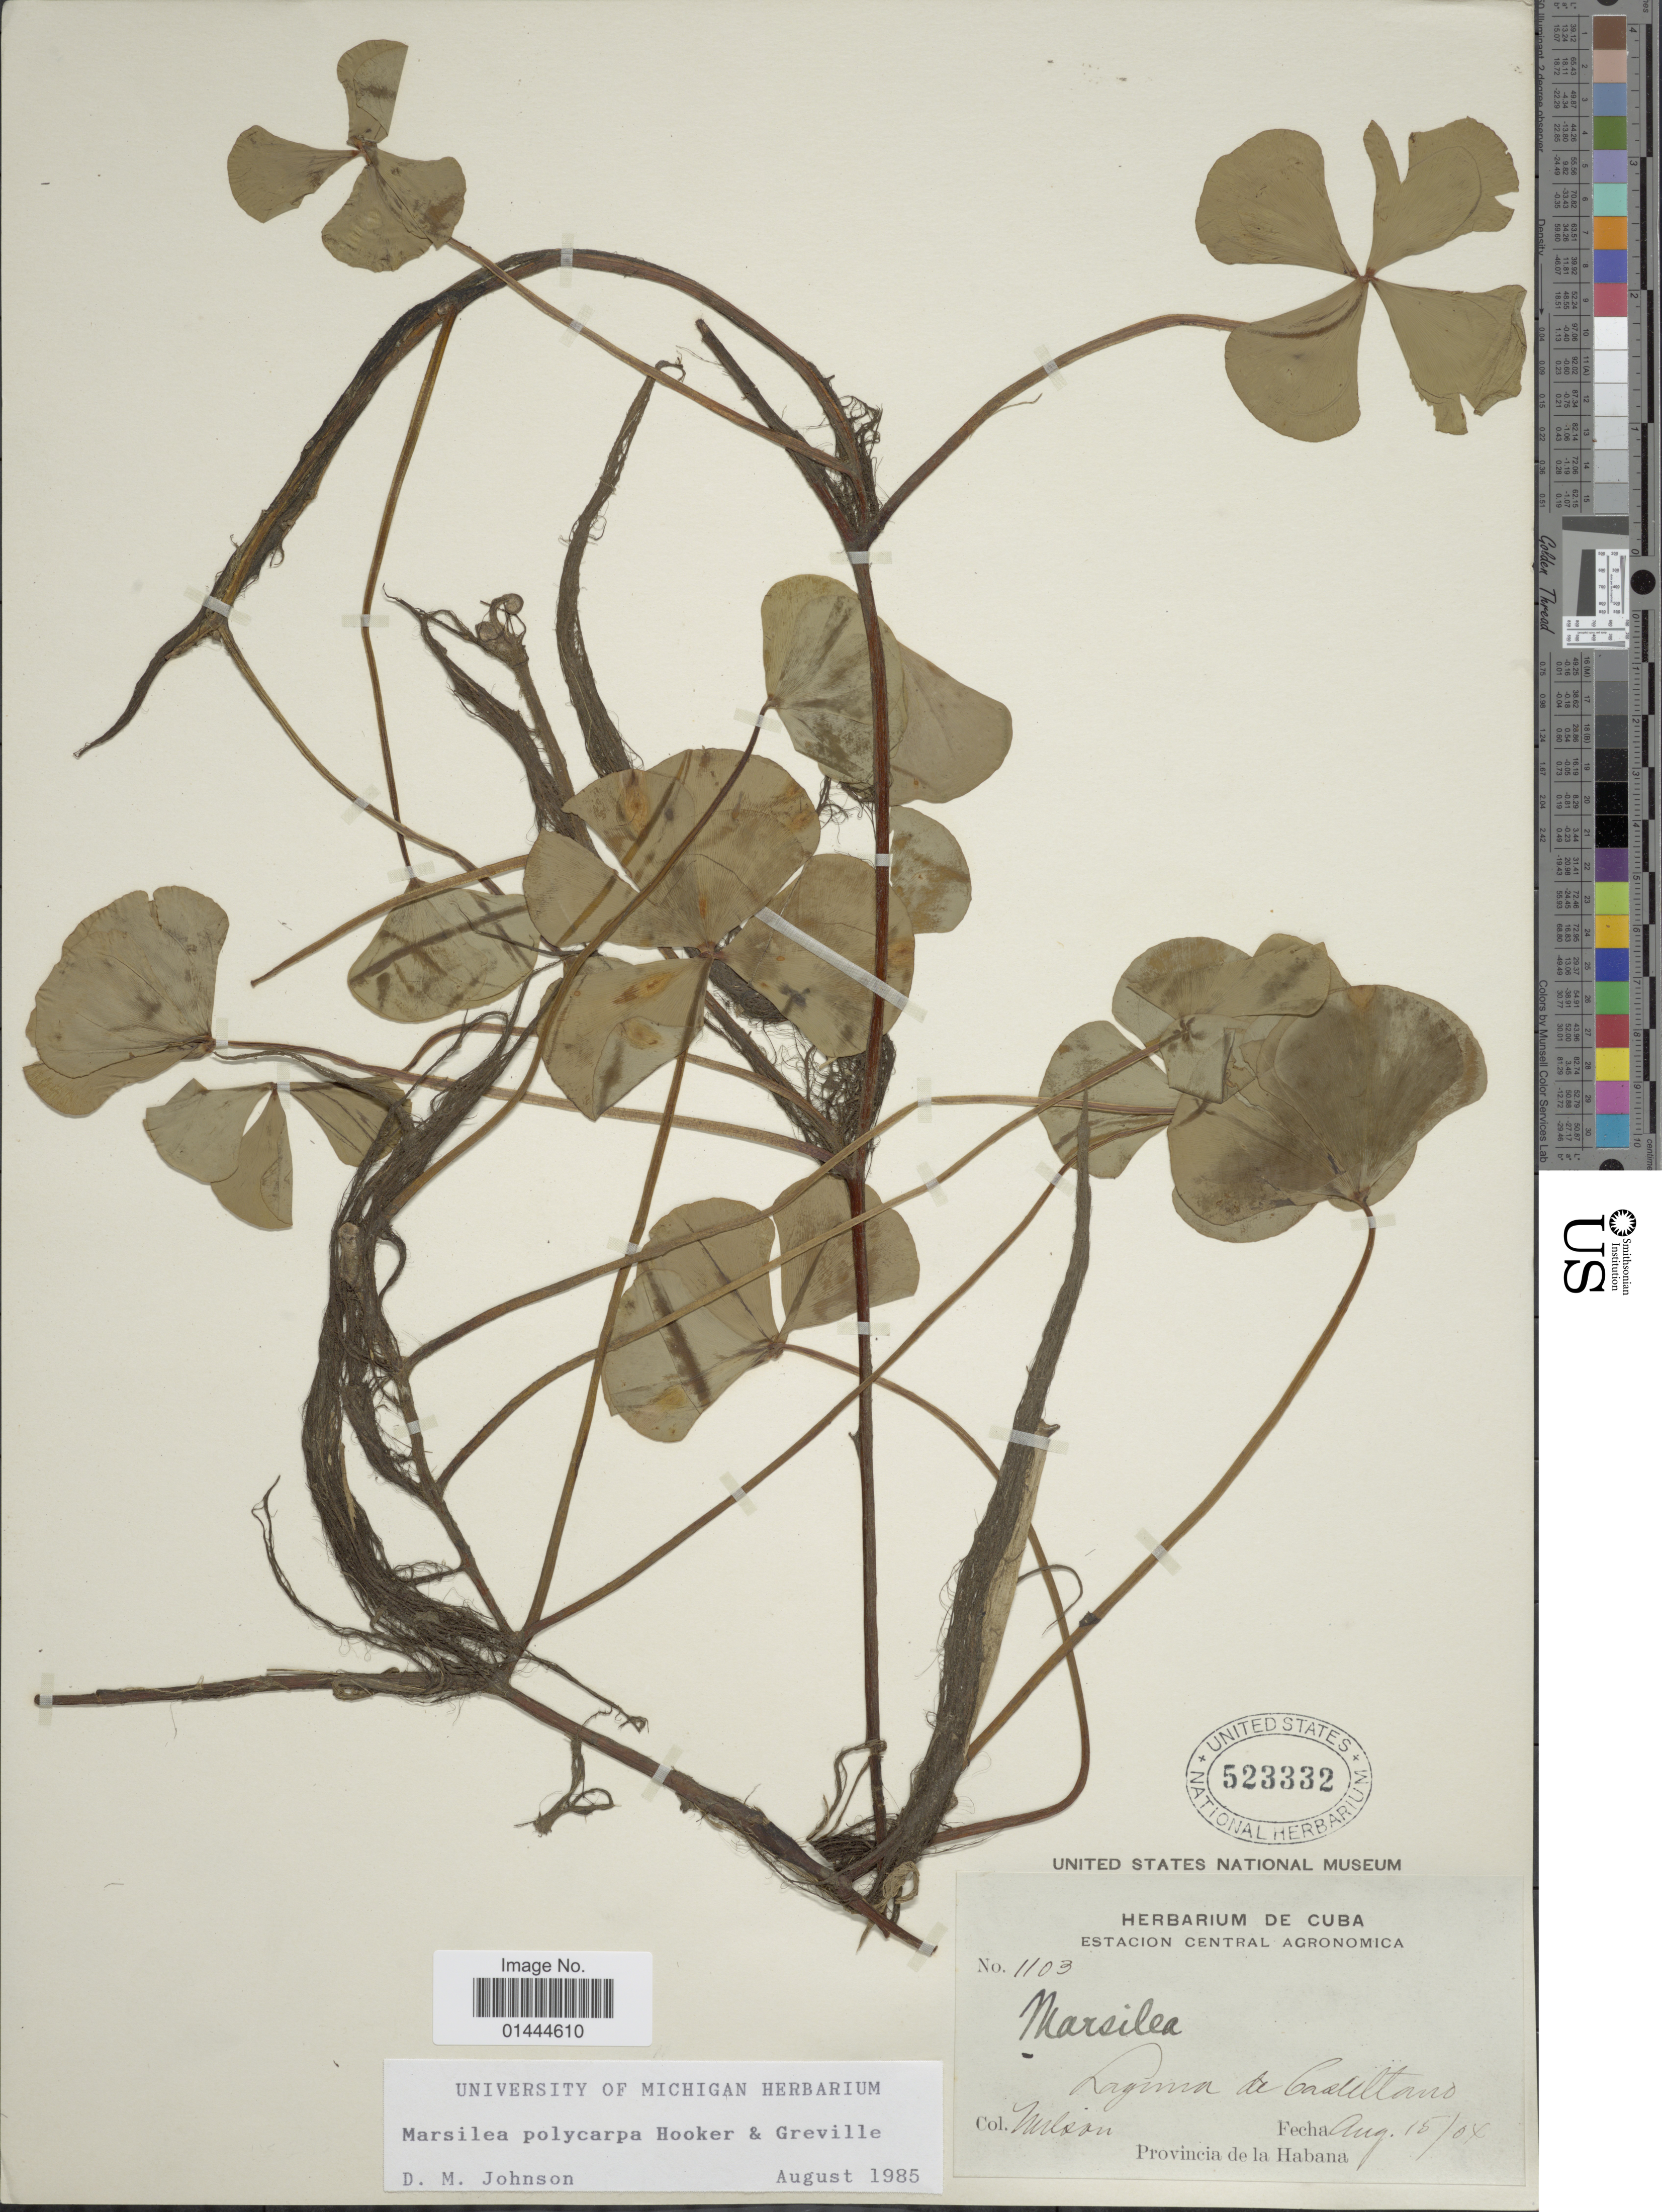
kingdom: Plantae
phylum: Tracheophyta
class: Polypodiopsida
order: Salviniales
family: Marsileaceae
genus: Marsilea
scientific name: Marsilea polycarpa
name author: Hook. & Grev.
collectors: -- Wilson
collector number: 1103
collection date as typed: Transcribed d/m/y: 15/8/04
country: Cuba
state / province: La Habana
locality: Laguna de Castellano, Provincia de la Habana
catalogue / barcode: US 523332